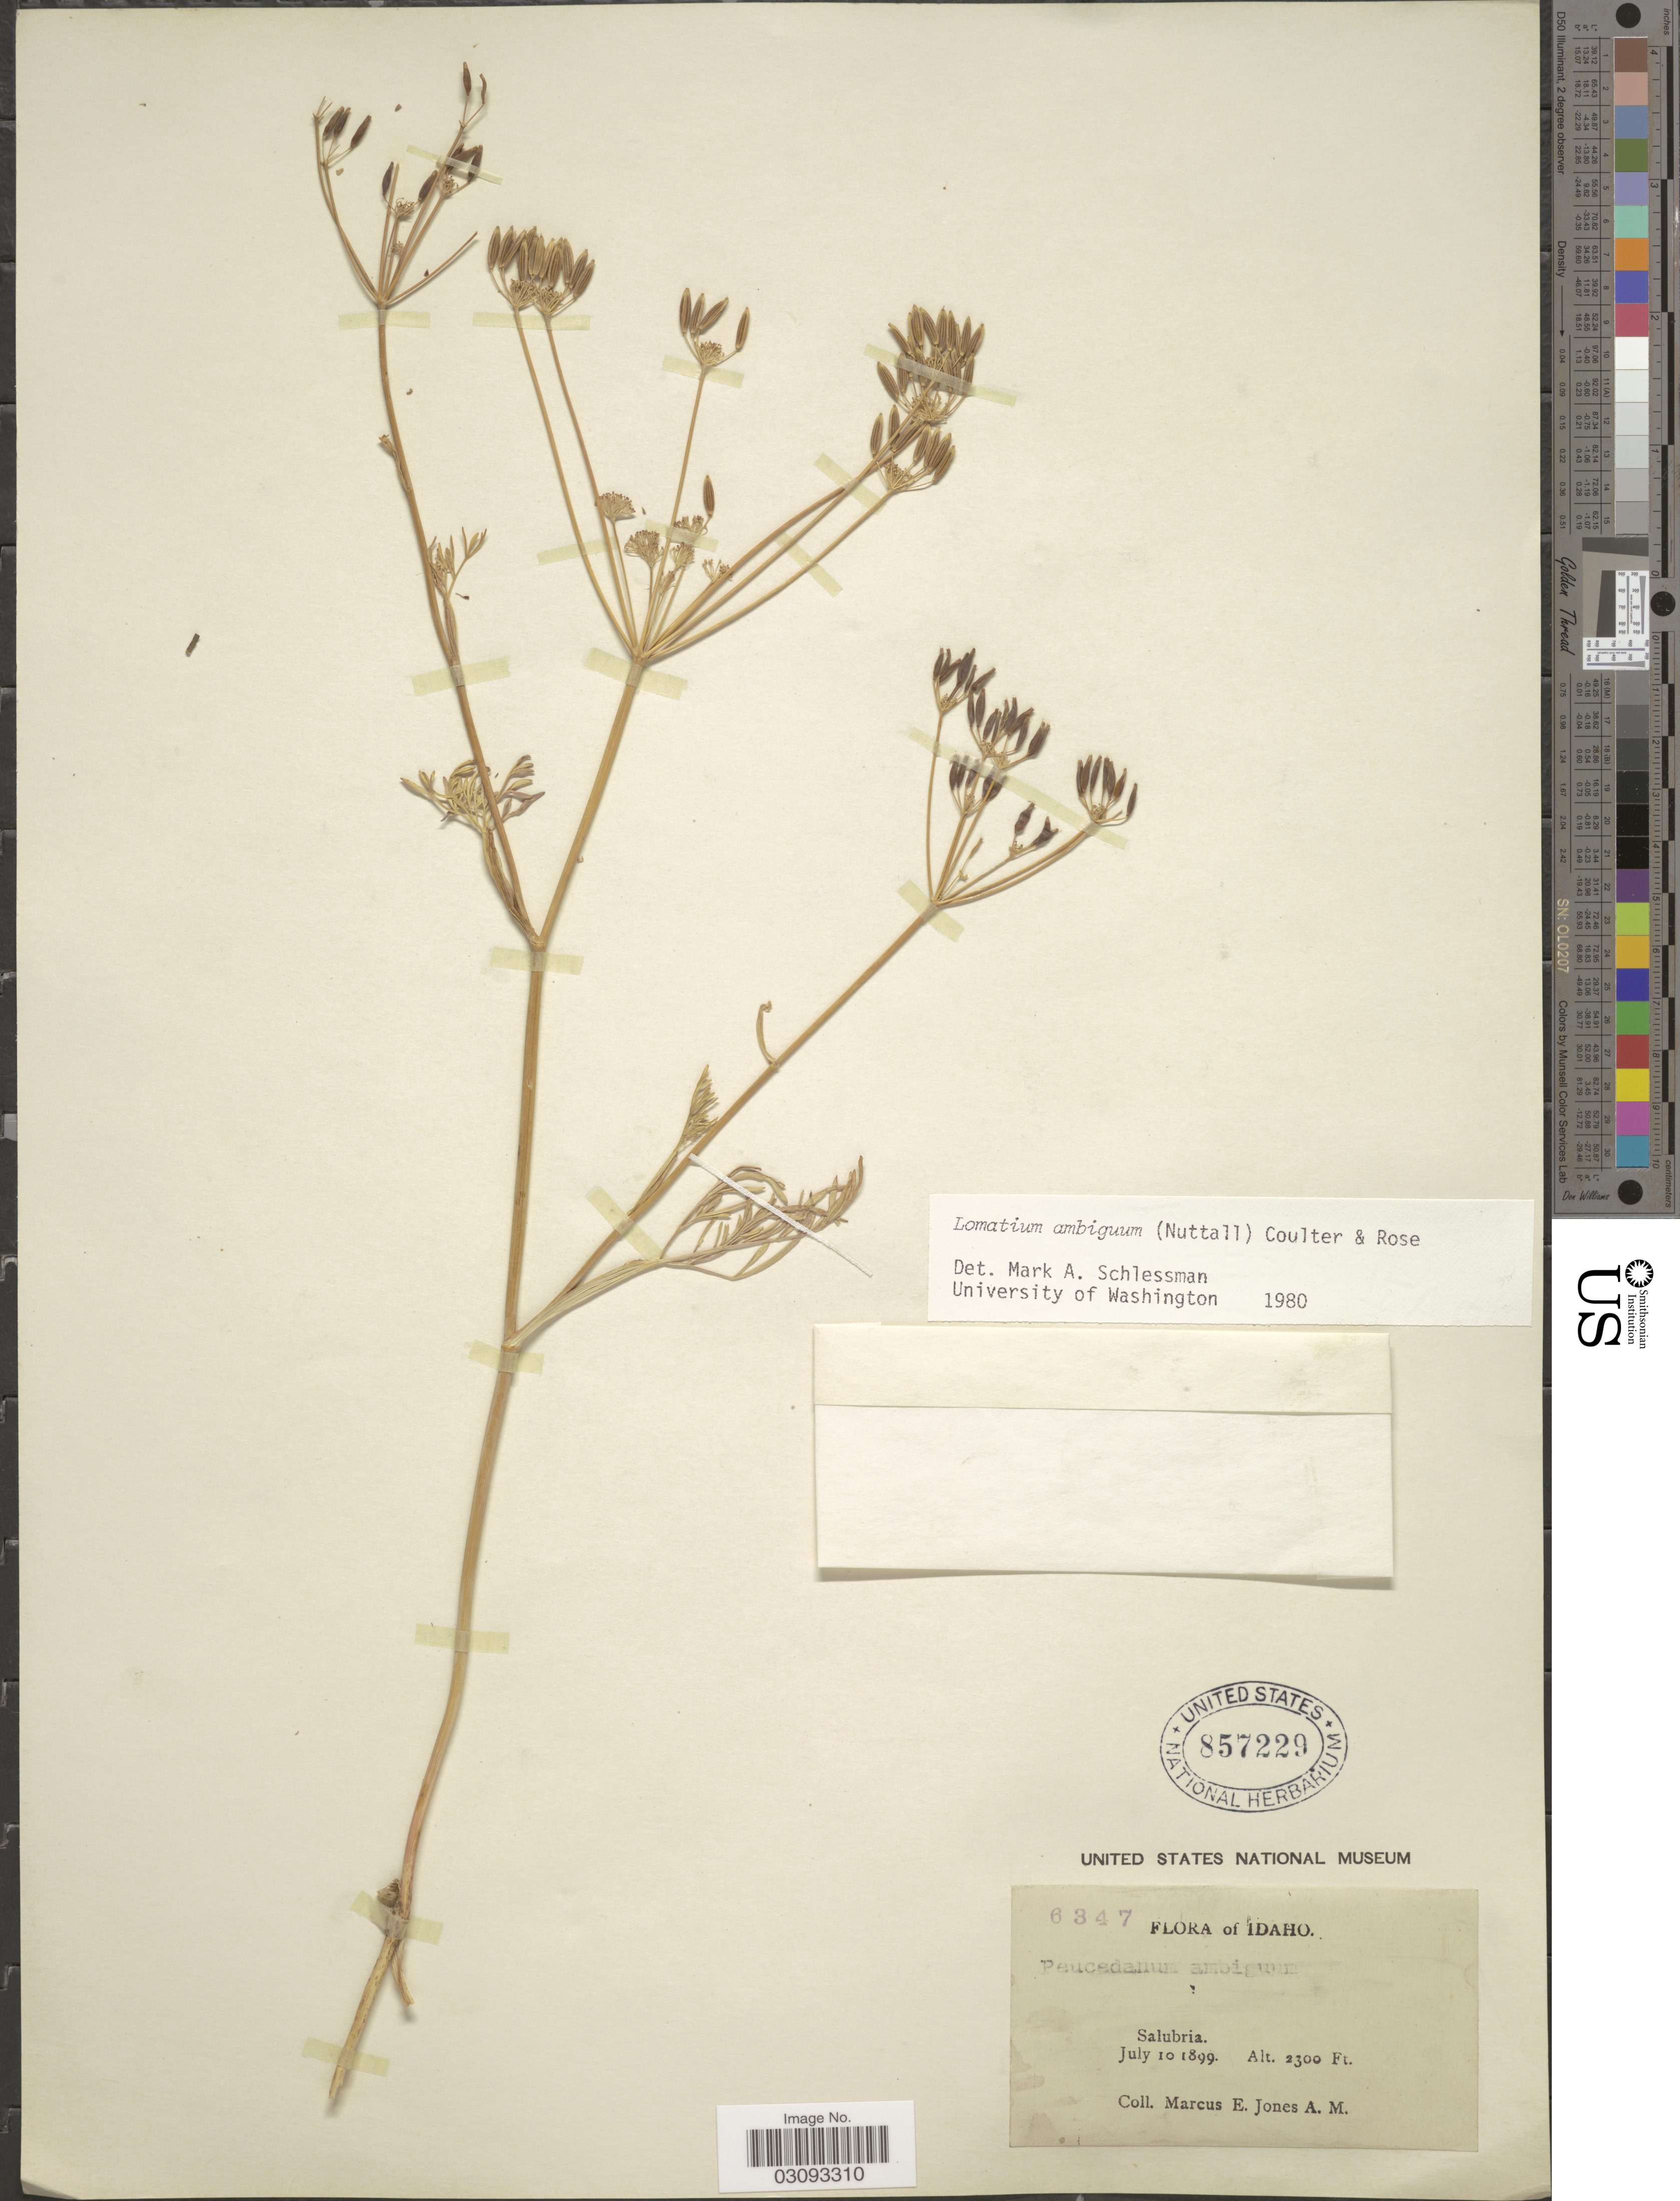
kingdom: Plantae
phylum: Tracheophyta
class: Magnoliopsida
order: Apiales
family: Apiaceae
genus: Lomatium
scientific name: Lomatium ambiguum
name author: (Nutt.) Coult. & Rose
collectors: M. E. Jones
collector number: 6347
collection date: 1899-07-10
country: United States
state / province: Idaho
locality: Salubria.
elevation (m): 701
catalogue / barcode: US 857229